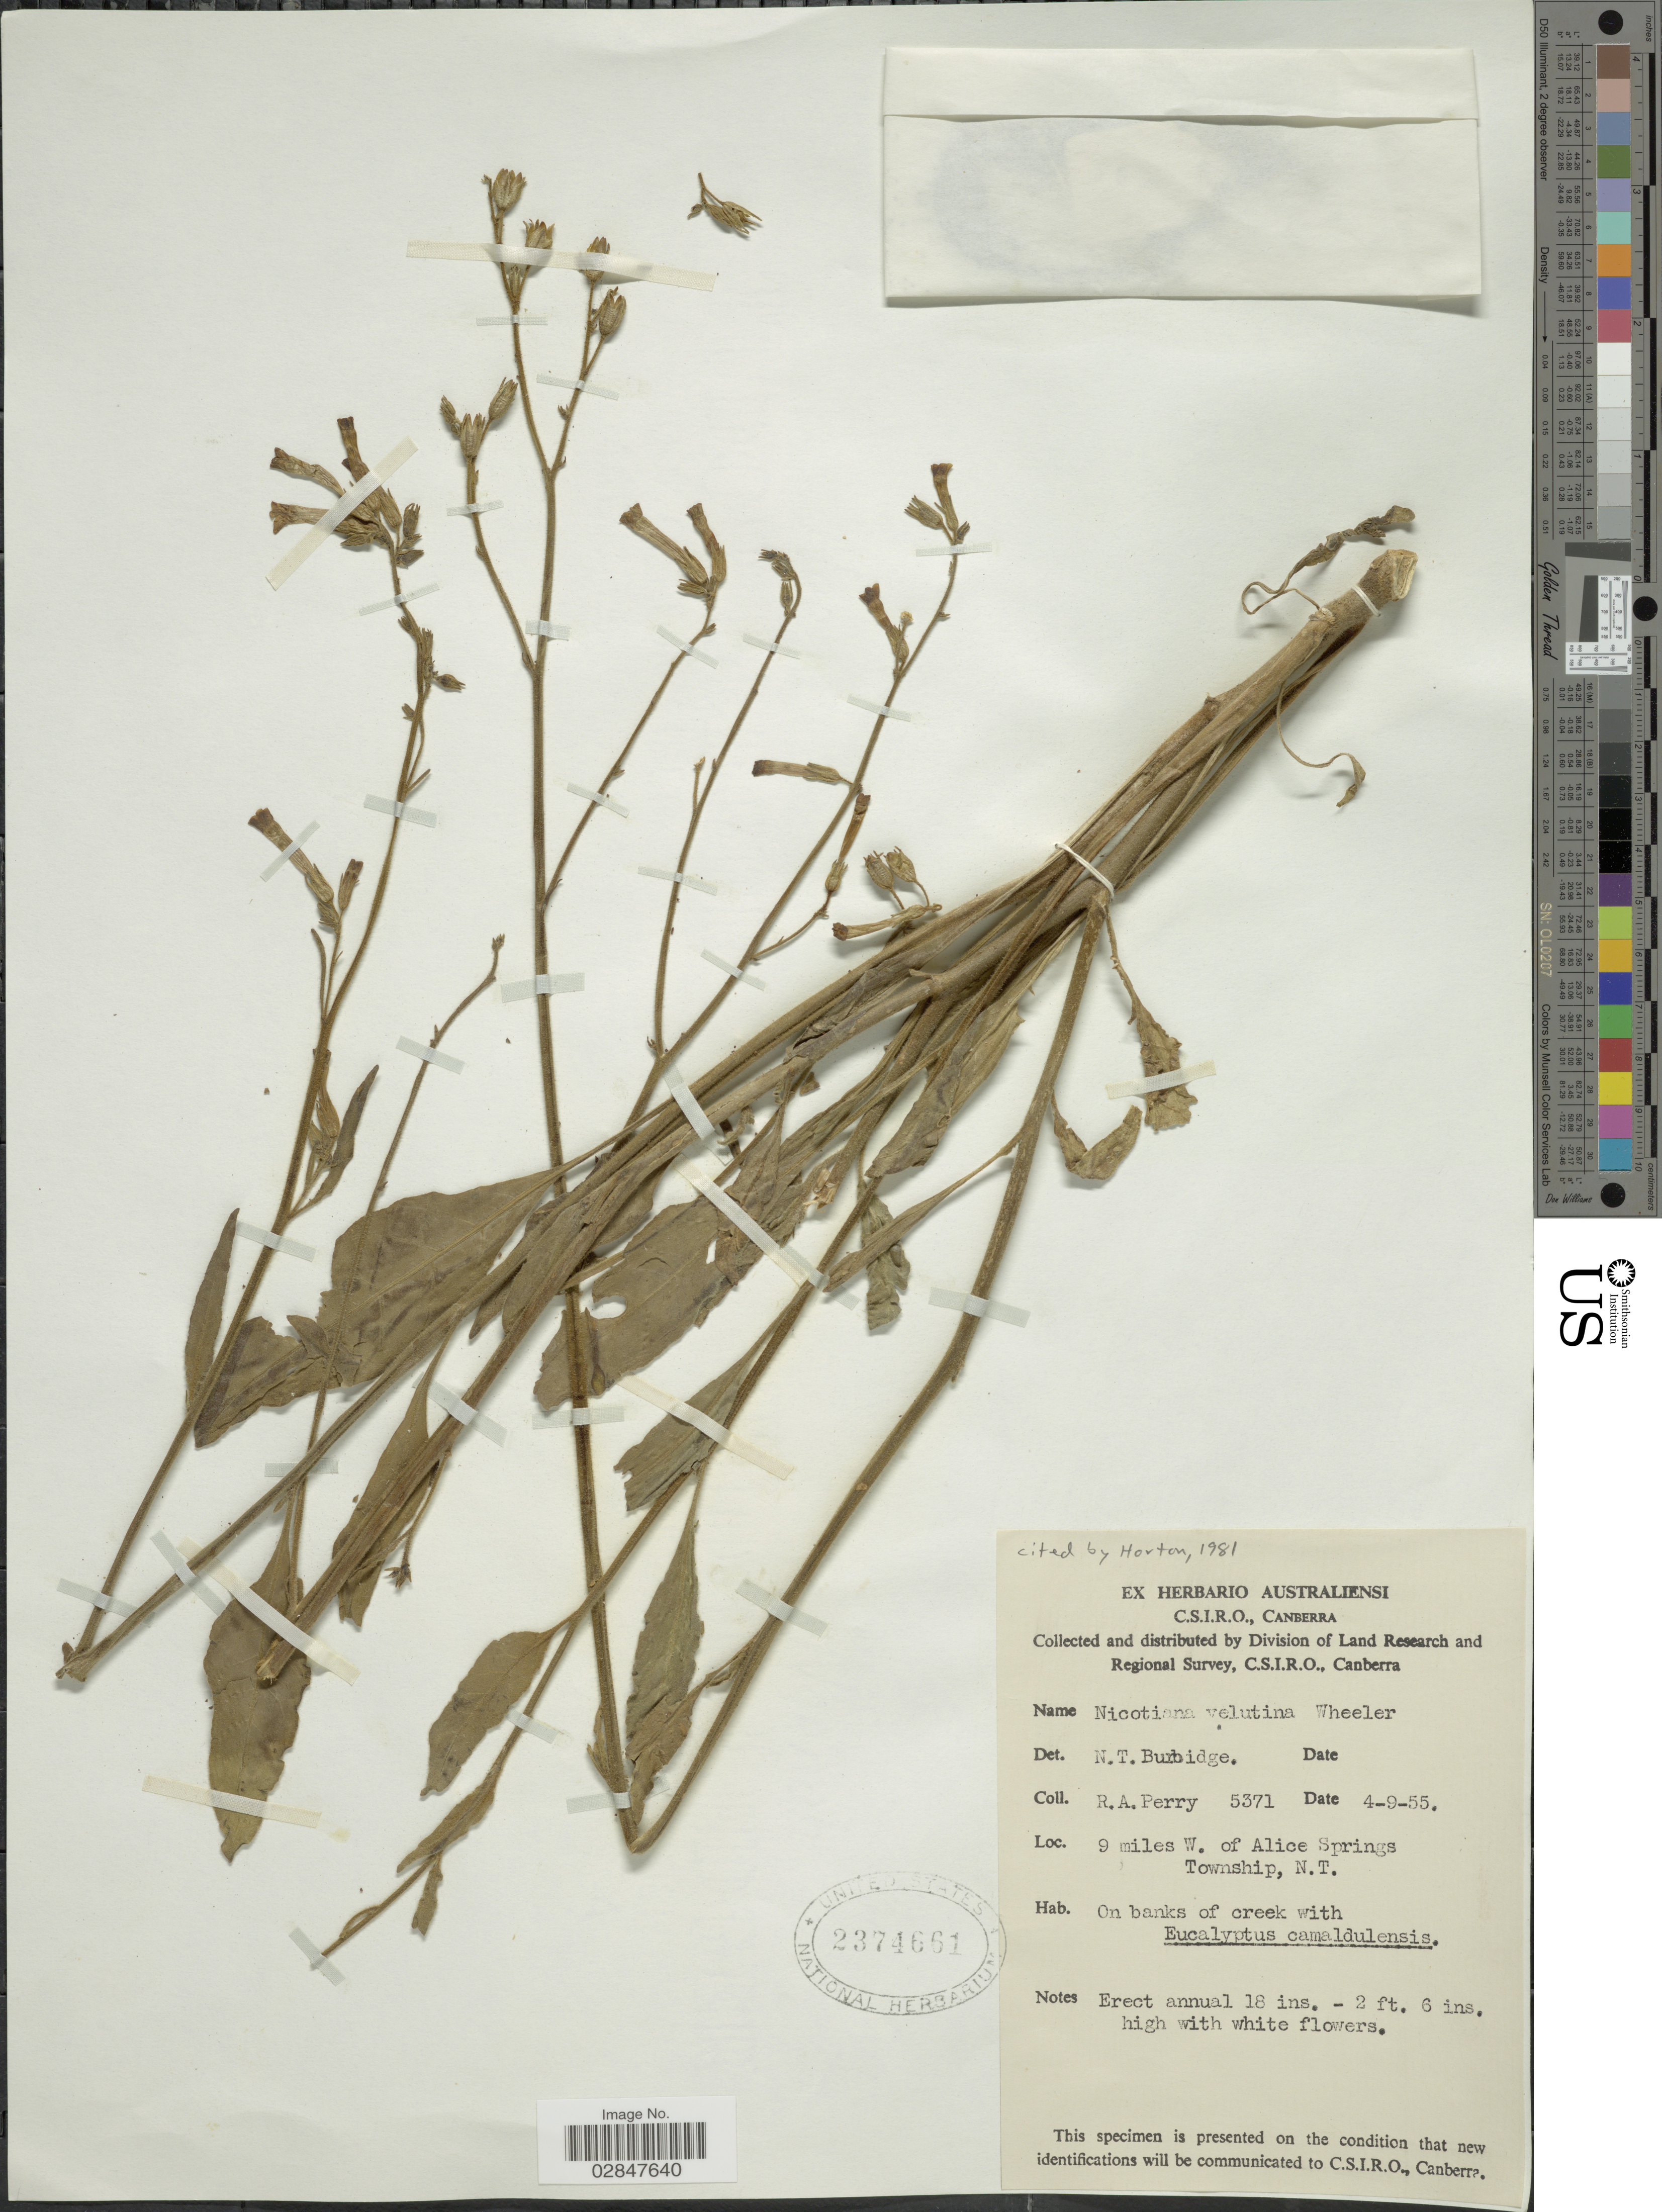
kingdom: Plantae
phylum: Tracheophyta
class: Magnoliopsida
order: Solanales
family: Solanaceae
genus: Nicotiana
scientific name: Nicotiana velutina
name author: H.-M. Wheeler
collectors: Perry, R. A.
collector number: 5371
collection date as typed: Transcribed d/m/y: 4/9/55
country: Australia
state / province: Northern Territory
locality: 9 miles W. of Alice Springs Township, N. T.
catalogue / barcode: US 2374661